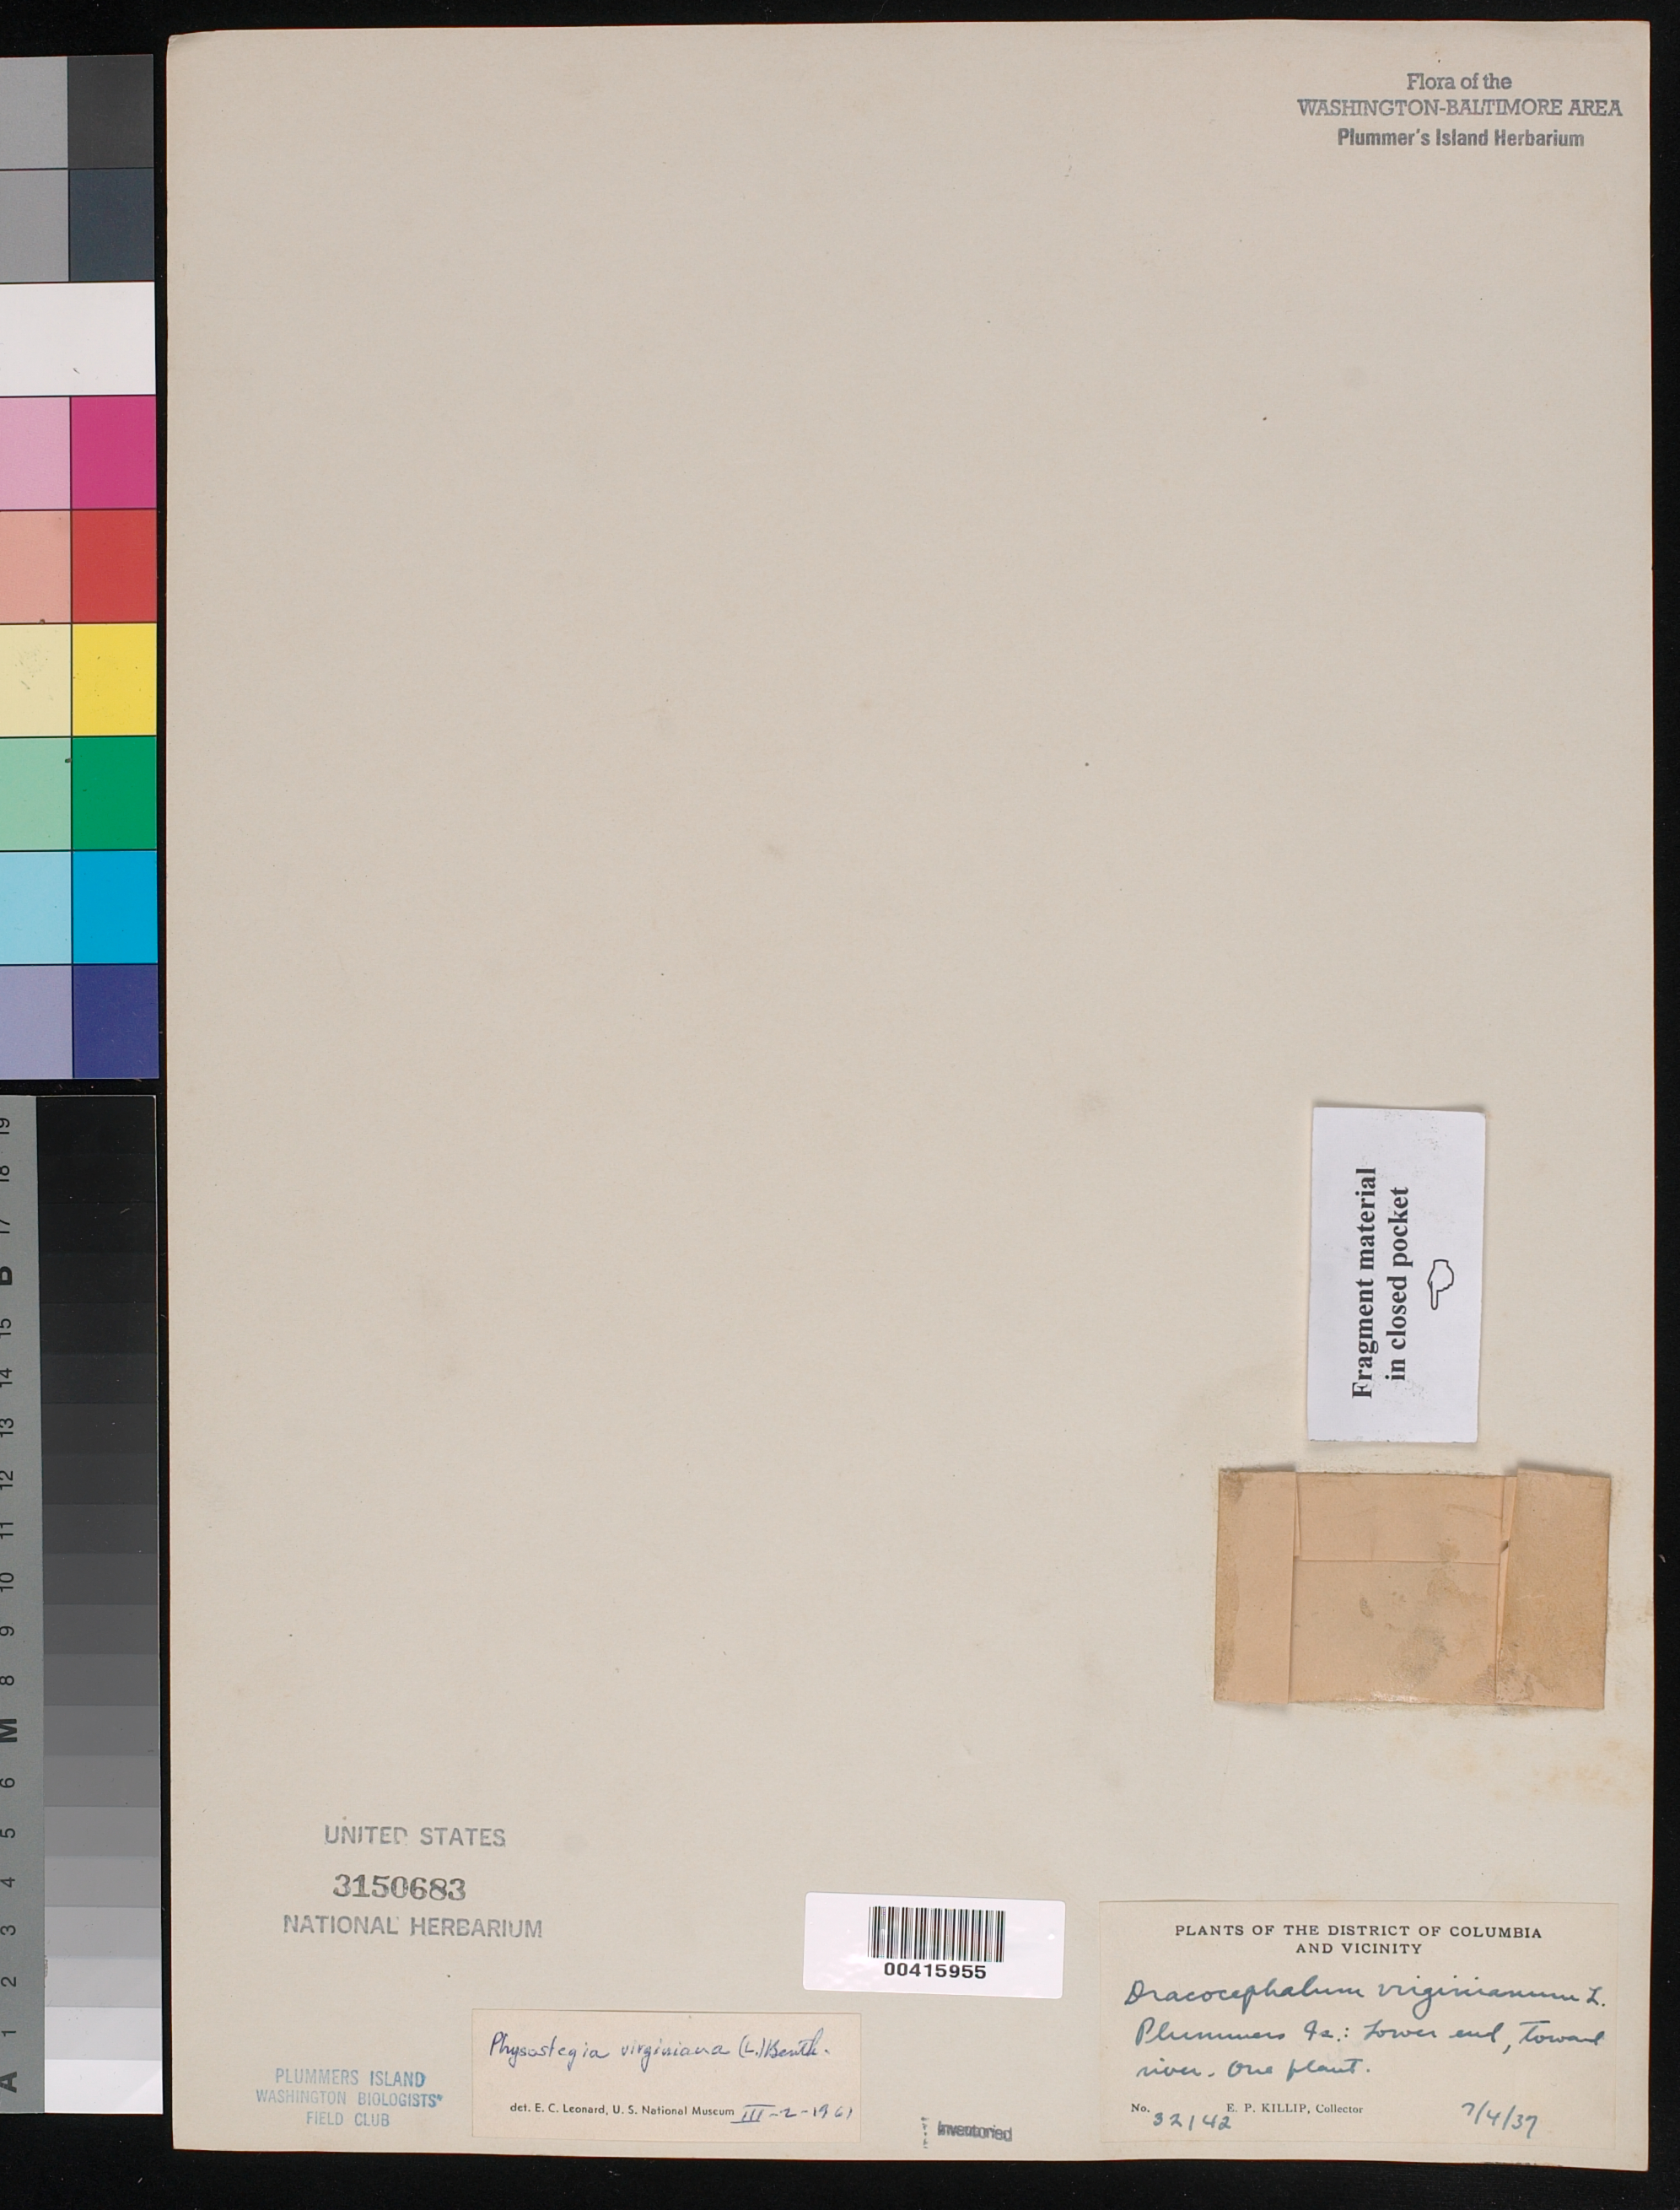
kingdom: Plantae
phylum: Tracheophyta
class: Magnoliopsida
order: Lamiales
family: Lamiaceae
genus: Physostegia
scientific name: Physostegia virginiana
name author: (L.) Benth.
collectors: E. P. Killip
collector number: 32142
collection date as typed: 04 Jul 1937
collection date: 1937-07-04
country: United States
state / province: Maryland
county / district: Montgomery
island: Plummers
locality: Plummer's Island; lower end toward river C. & O. Canal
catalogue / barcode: US 3150683